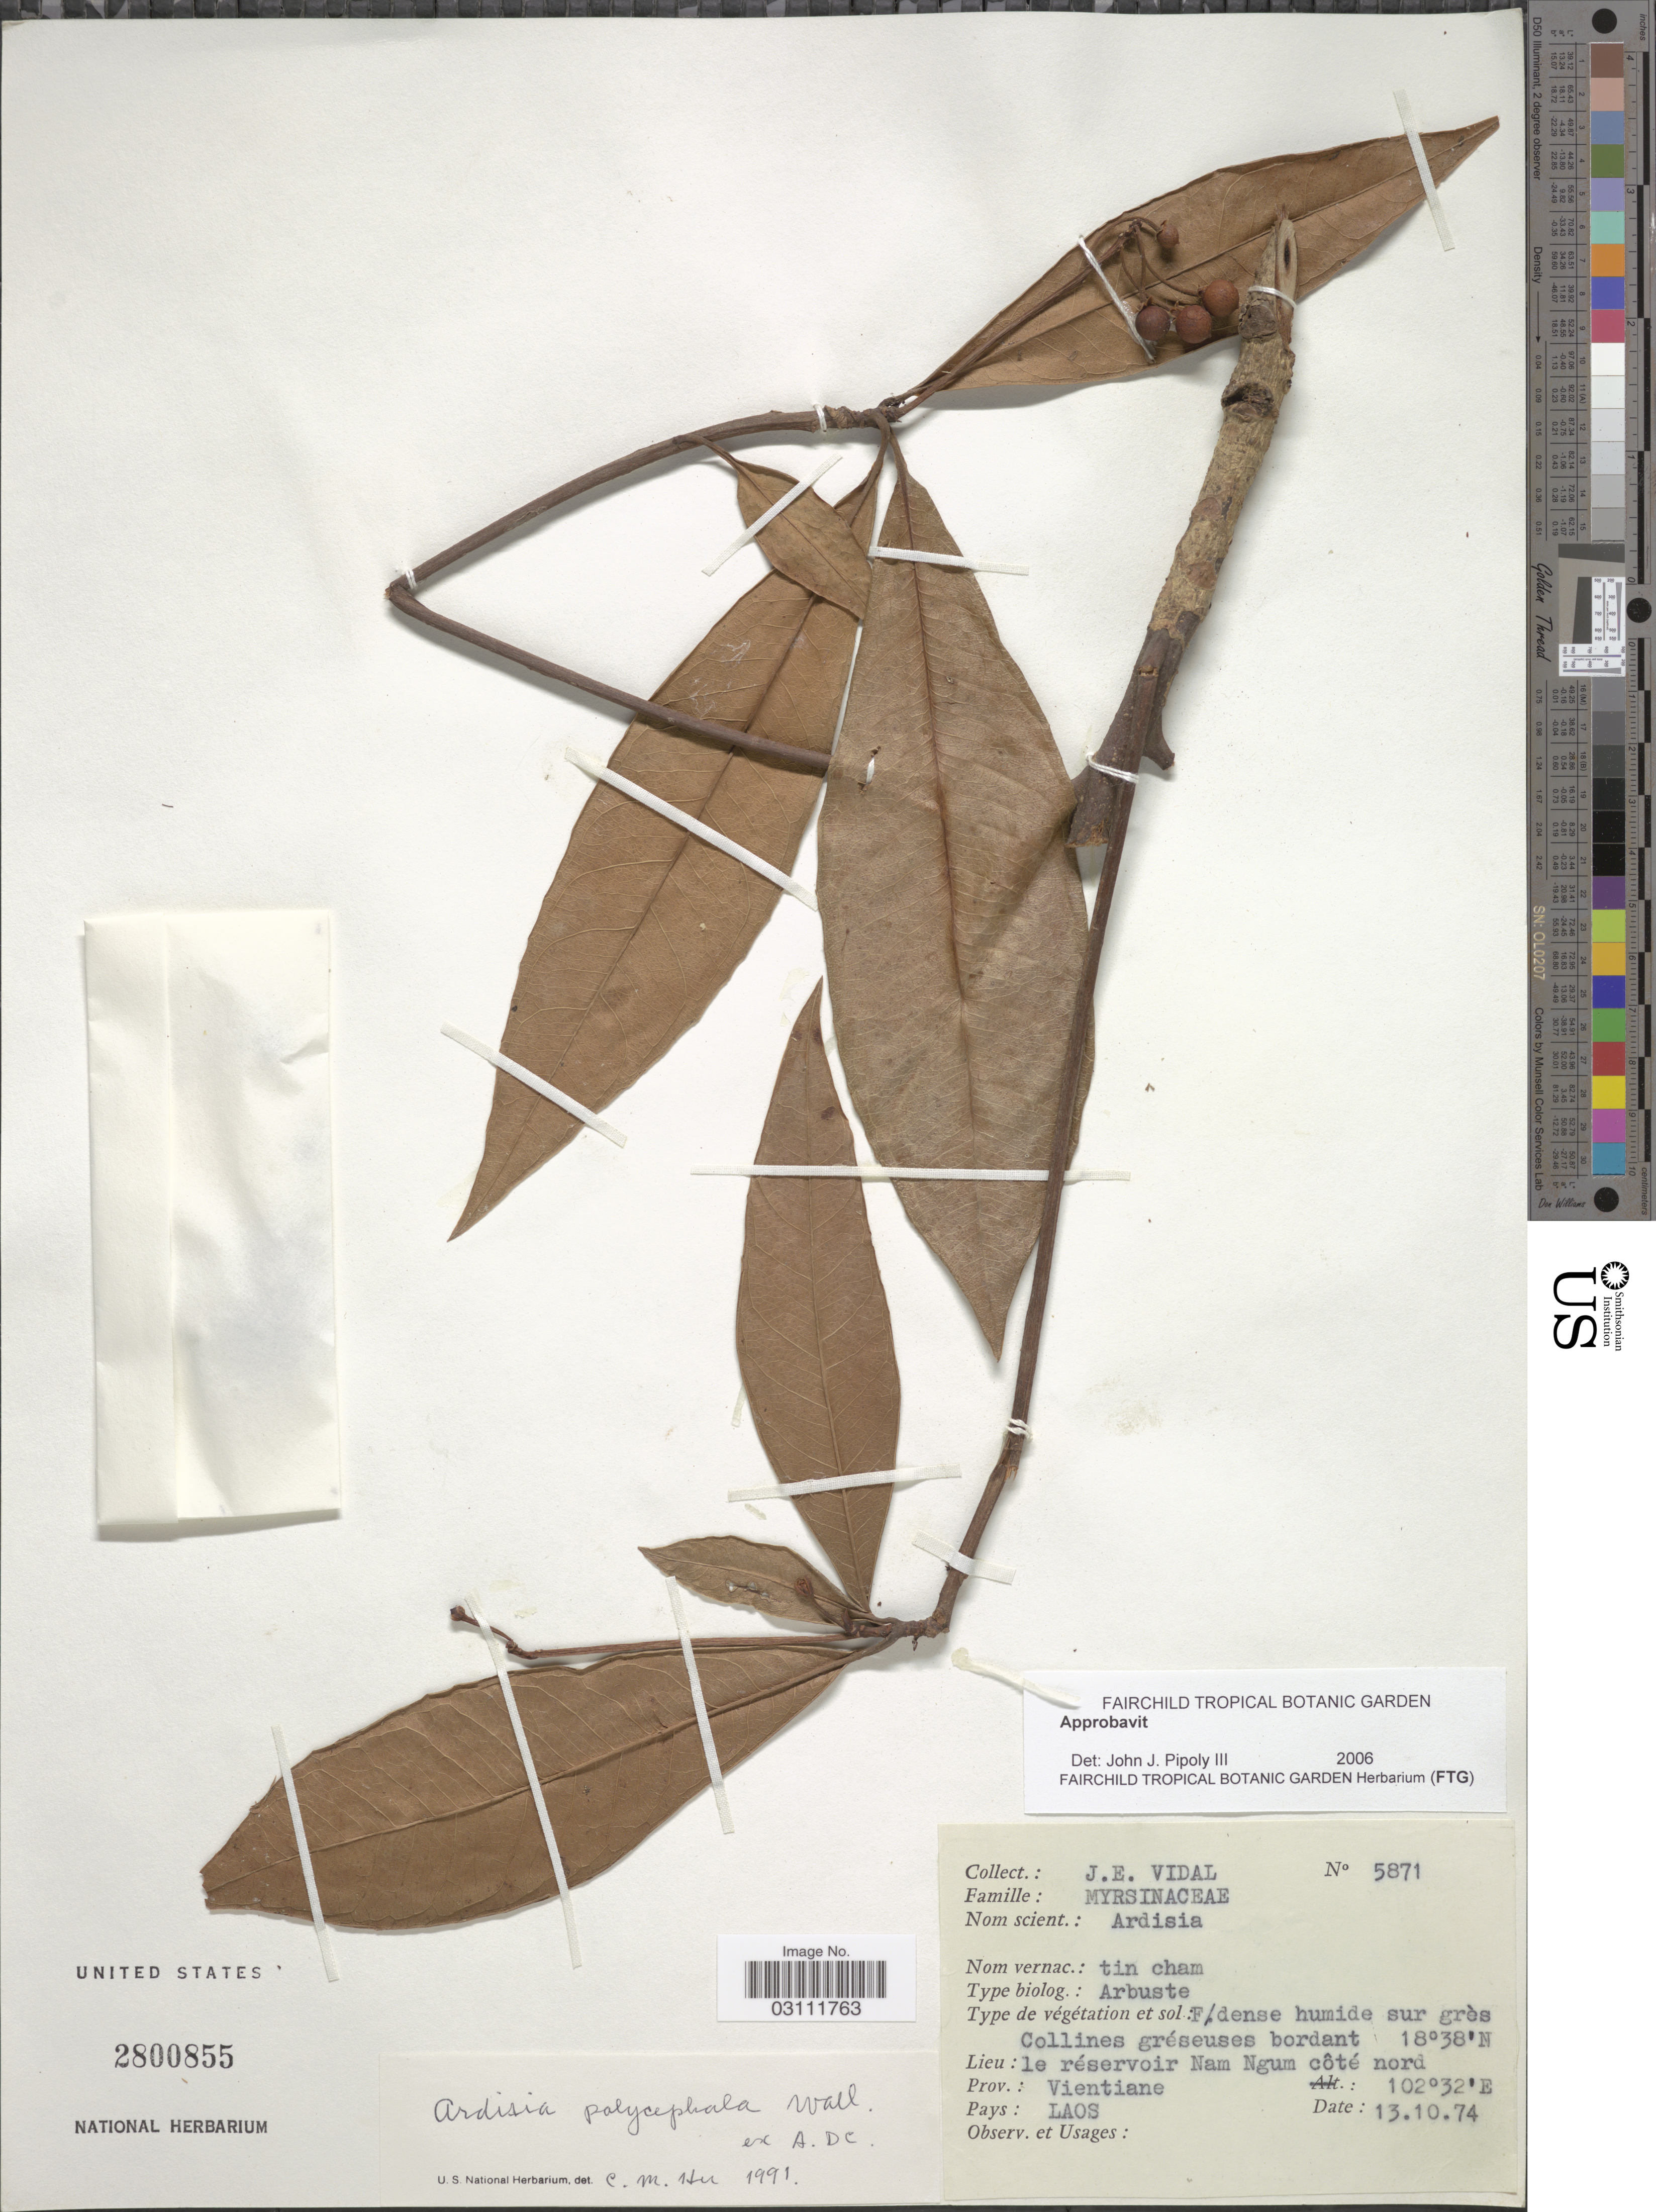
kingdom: Plantae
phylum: Tracheophyta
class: Magnoliopsida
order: Ericales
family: Primulaceae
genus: Ardisia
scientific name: Ardisia polycephala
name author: Wall. ex A. DC.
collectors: J. E. Vidal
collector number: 5871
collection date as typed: Transcribed d/m/y: 13/10/74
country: Laos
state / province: Viangchan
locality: Le réservoir Nam Ngum côté nord, Prov.: Vientiane.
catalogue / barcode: US 2800855